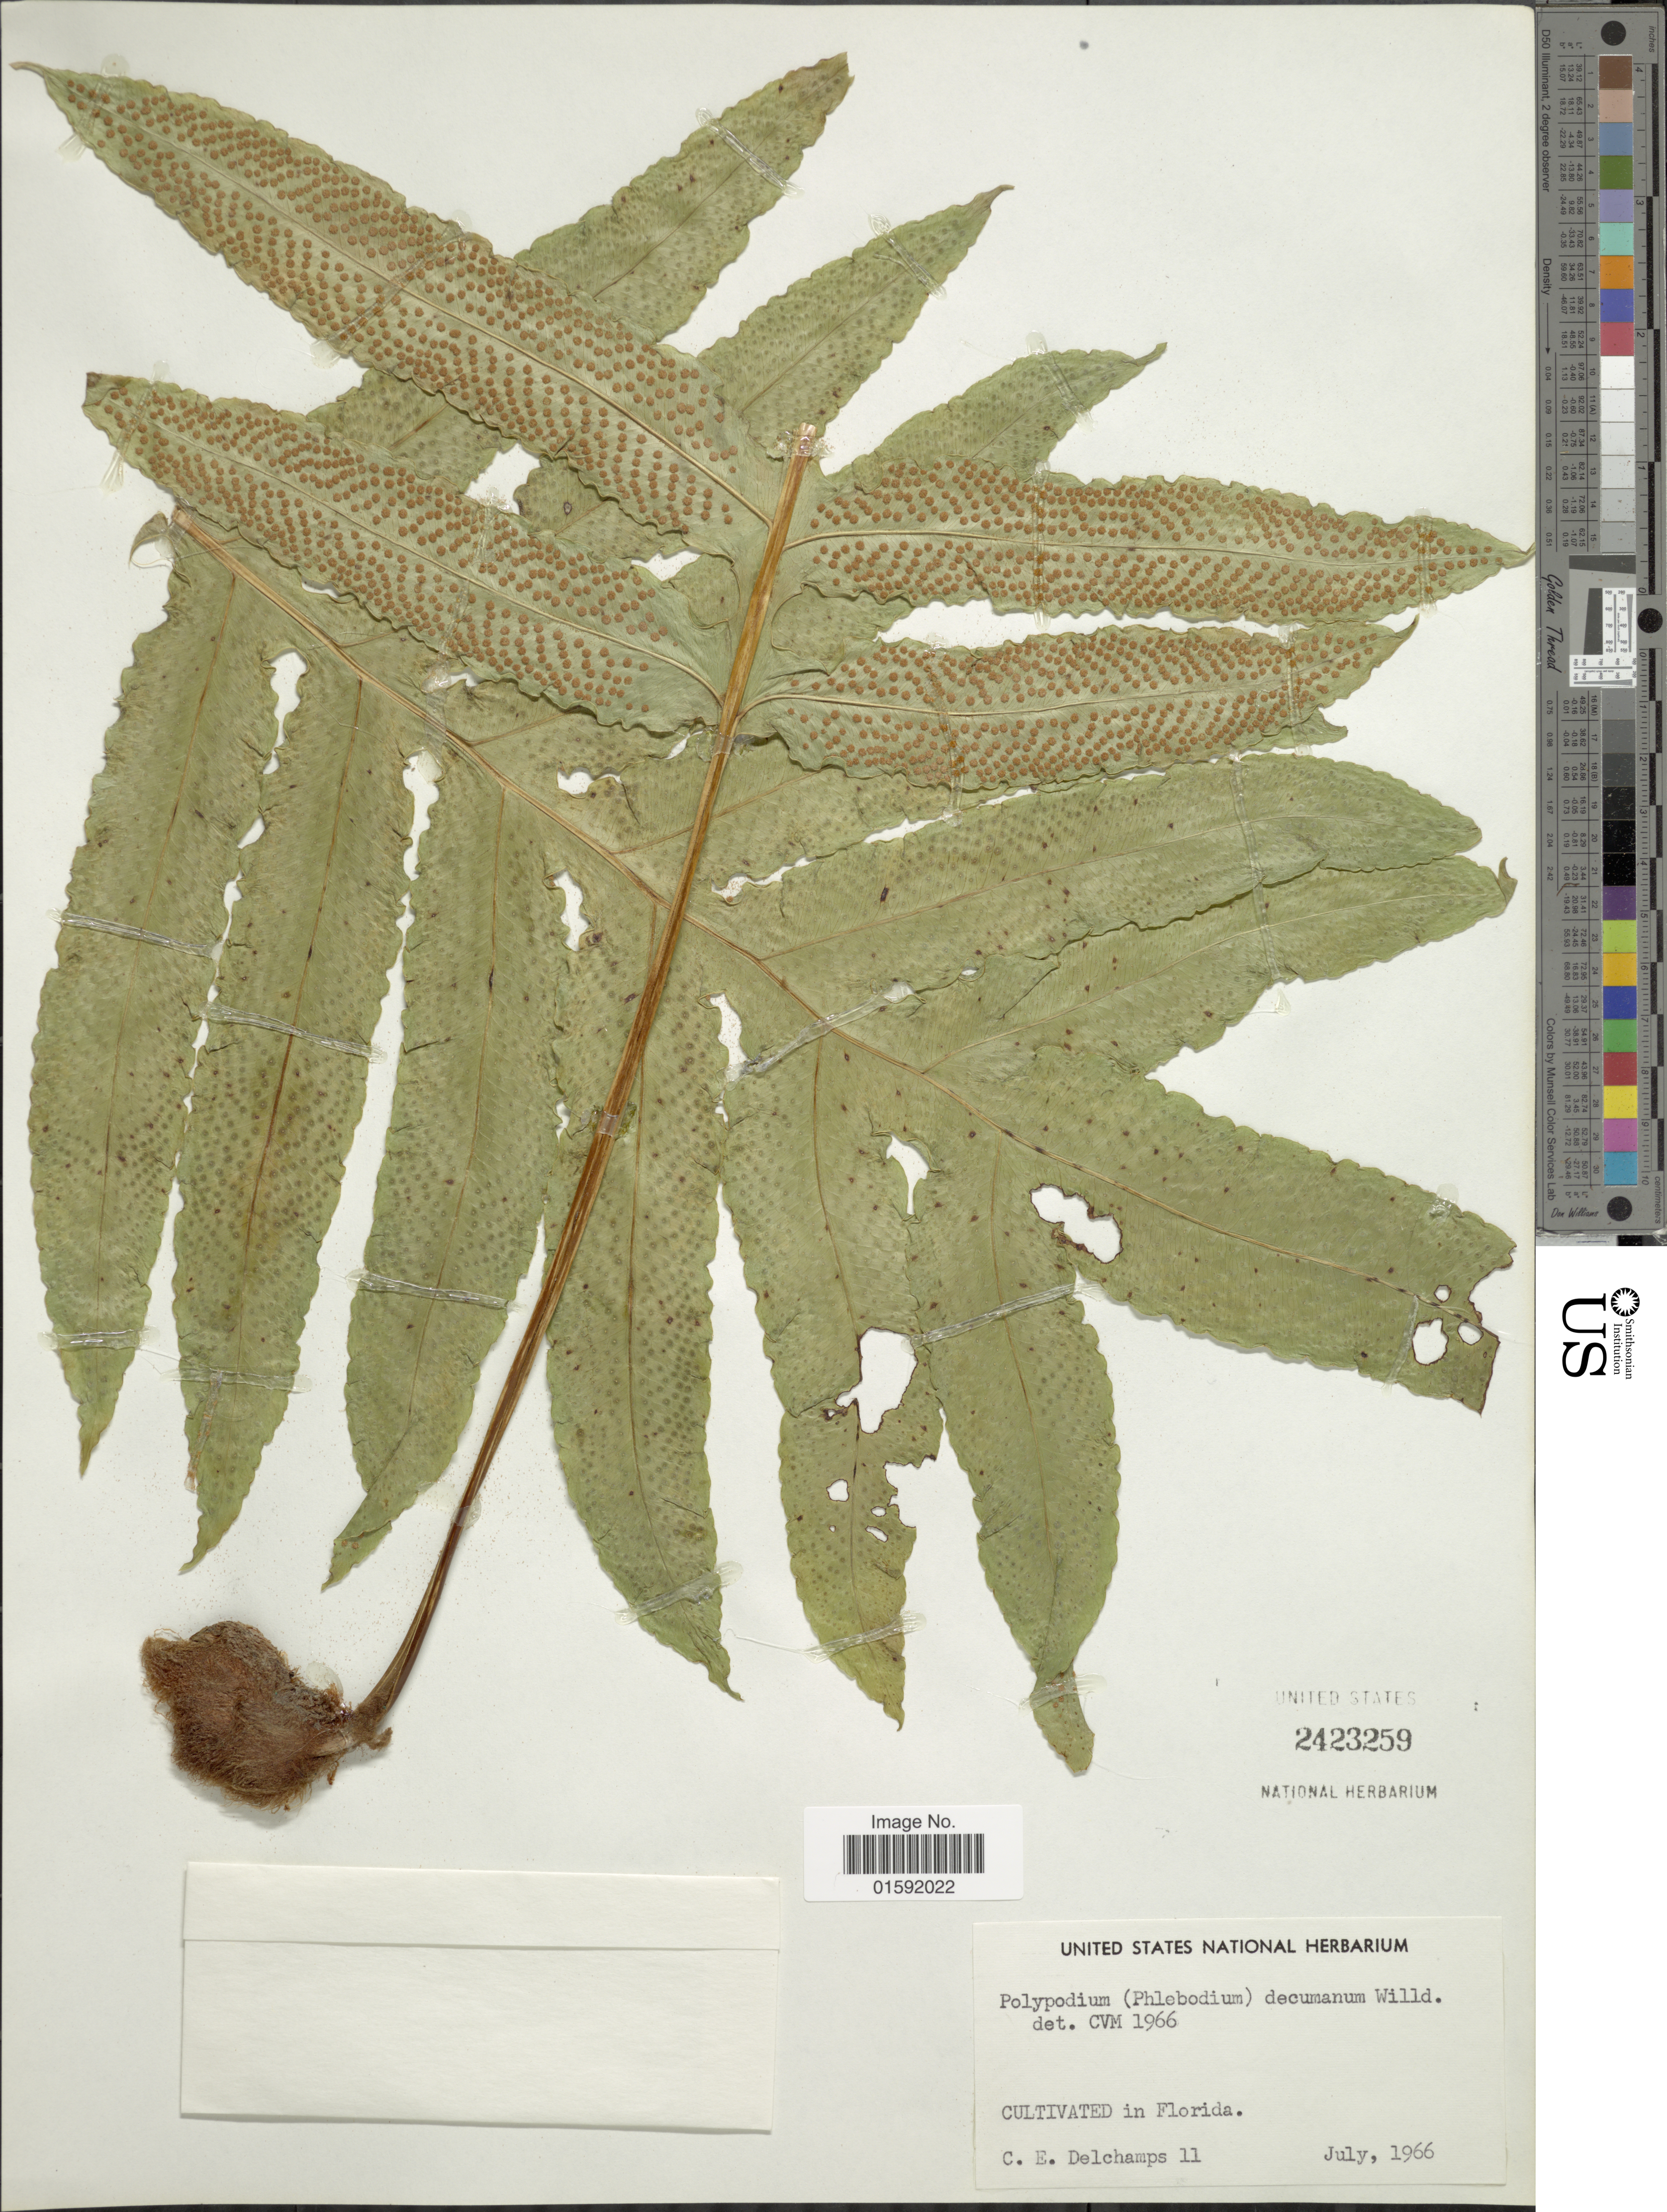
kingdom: Plantae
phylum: Tracheophyta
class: Polypodiopsida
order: Polypodiales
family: Polypodiaceae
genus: Phlebodium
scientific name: Phlebodium decumanum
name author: (Willd.) J. Sm.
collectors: C. Delchamps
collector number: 11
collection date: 1966-07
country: United States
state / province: Florida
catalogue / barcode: US 2423259